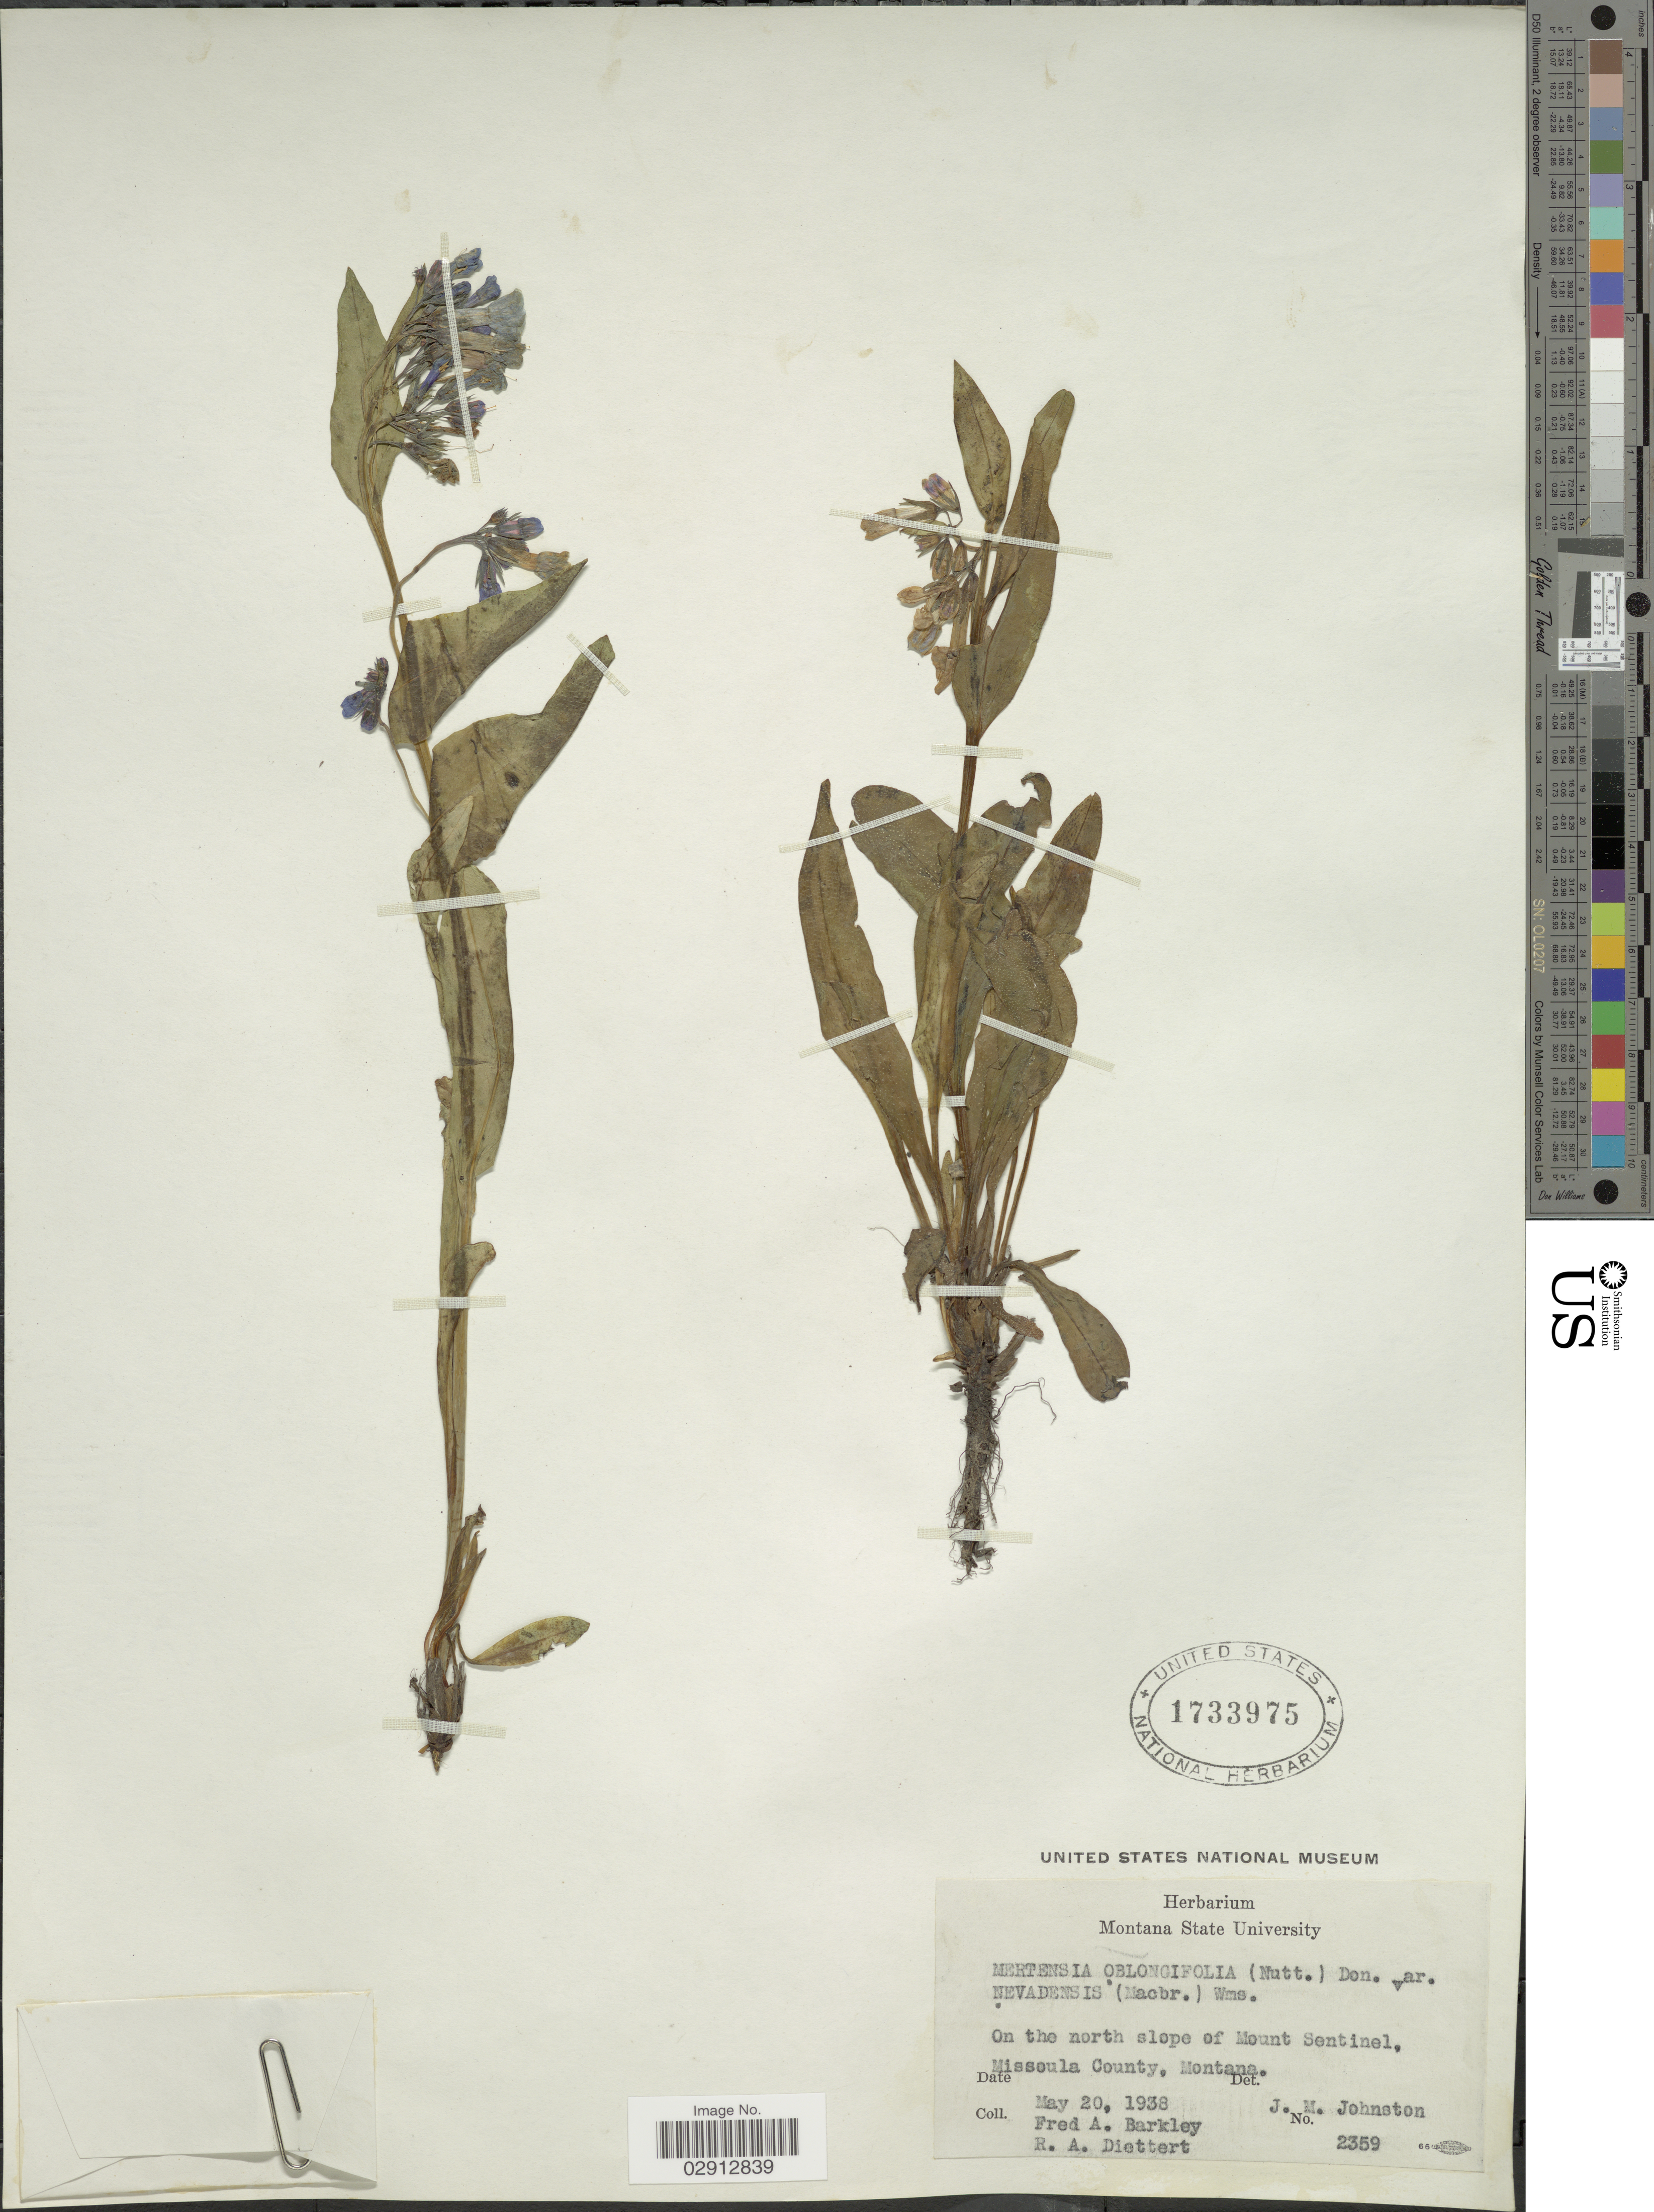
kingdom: Plantae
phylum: Tracheophyta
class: Magnoliopsida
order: Boraginales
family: Boraginaceae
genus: Mertensia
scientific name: Mertensia oblongifolia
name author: (Nutt.) G. Don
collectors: F. A. Barkley & R. Diettert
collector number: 2359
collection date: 1938-05-20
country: United States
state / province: Montana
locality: On the north slope of Mount Sentinel, Missoula County.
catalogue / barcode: US 1733975